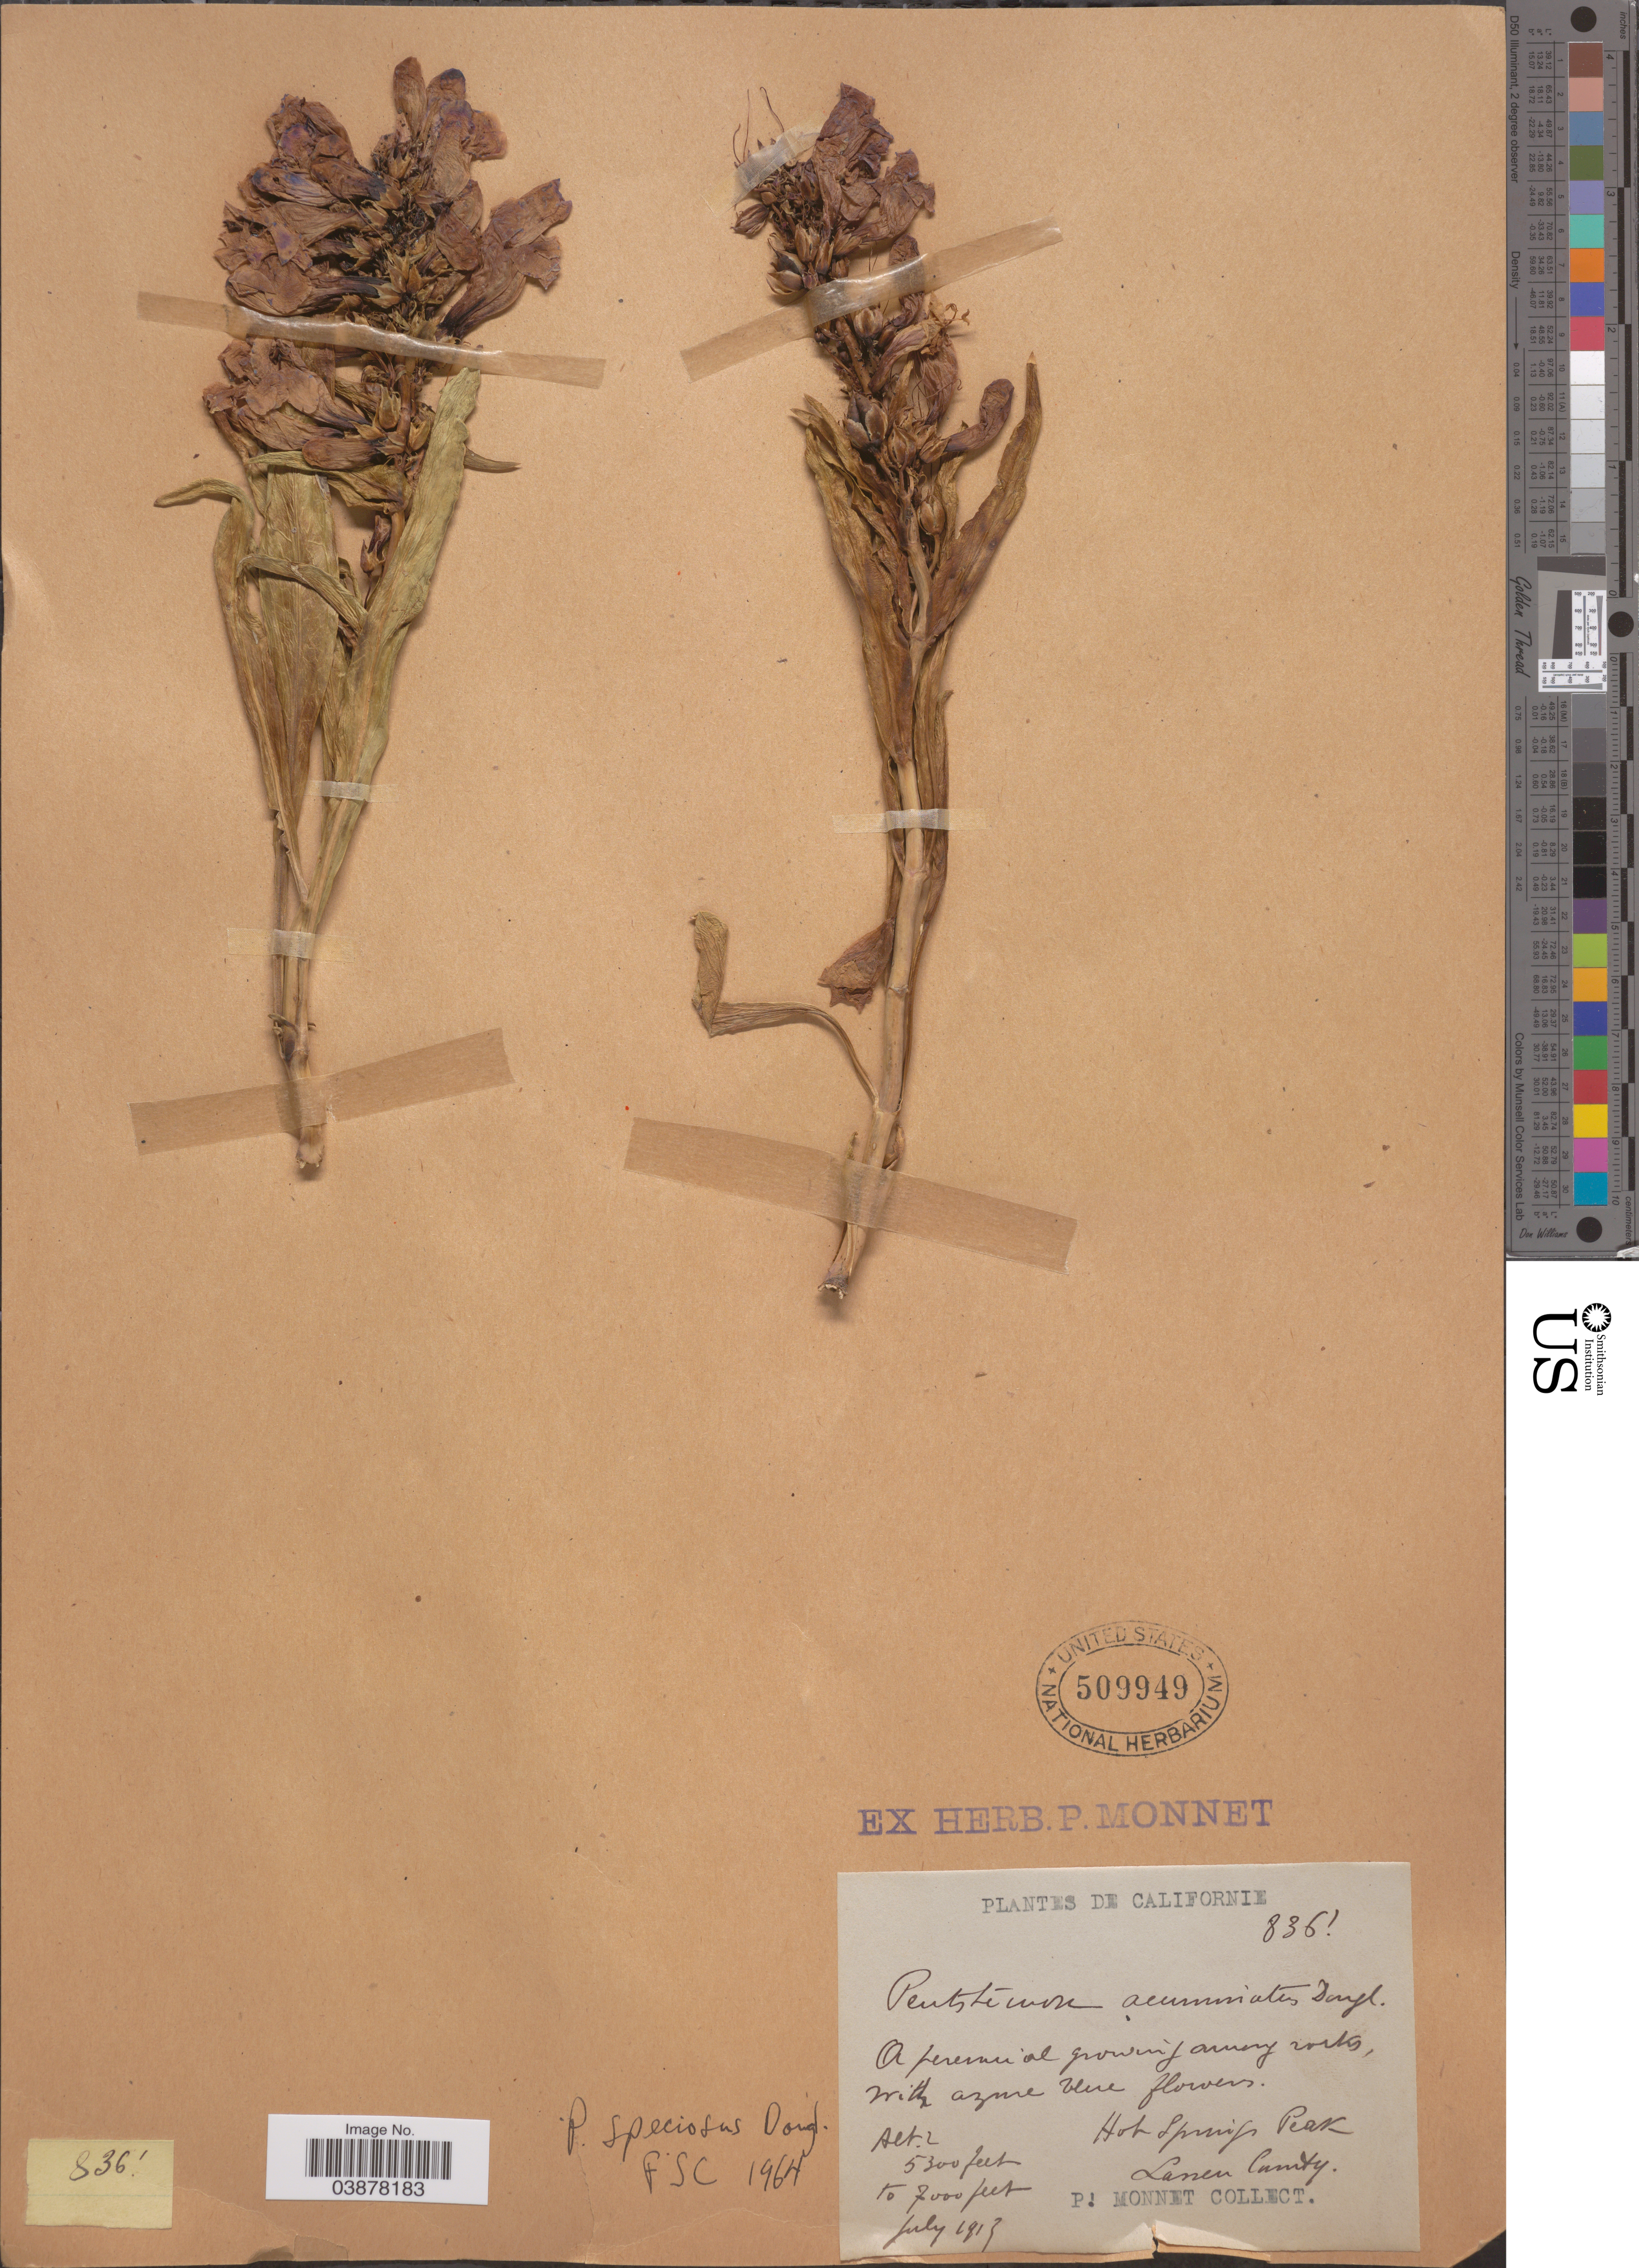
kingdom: Plantae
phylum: Tracheophyta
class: Magnoliopsida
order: Lamiales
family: Plantaginaceae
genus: Penstemon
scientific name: Penstemon speciosus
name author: Douglas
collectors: P. Monnet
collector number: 836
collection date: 1913-07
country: United States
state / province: California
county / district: Lassen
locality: Hot Springs Peak. Lassen County.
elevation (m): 1615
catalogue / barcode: US 509949